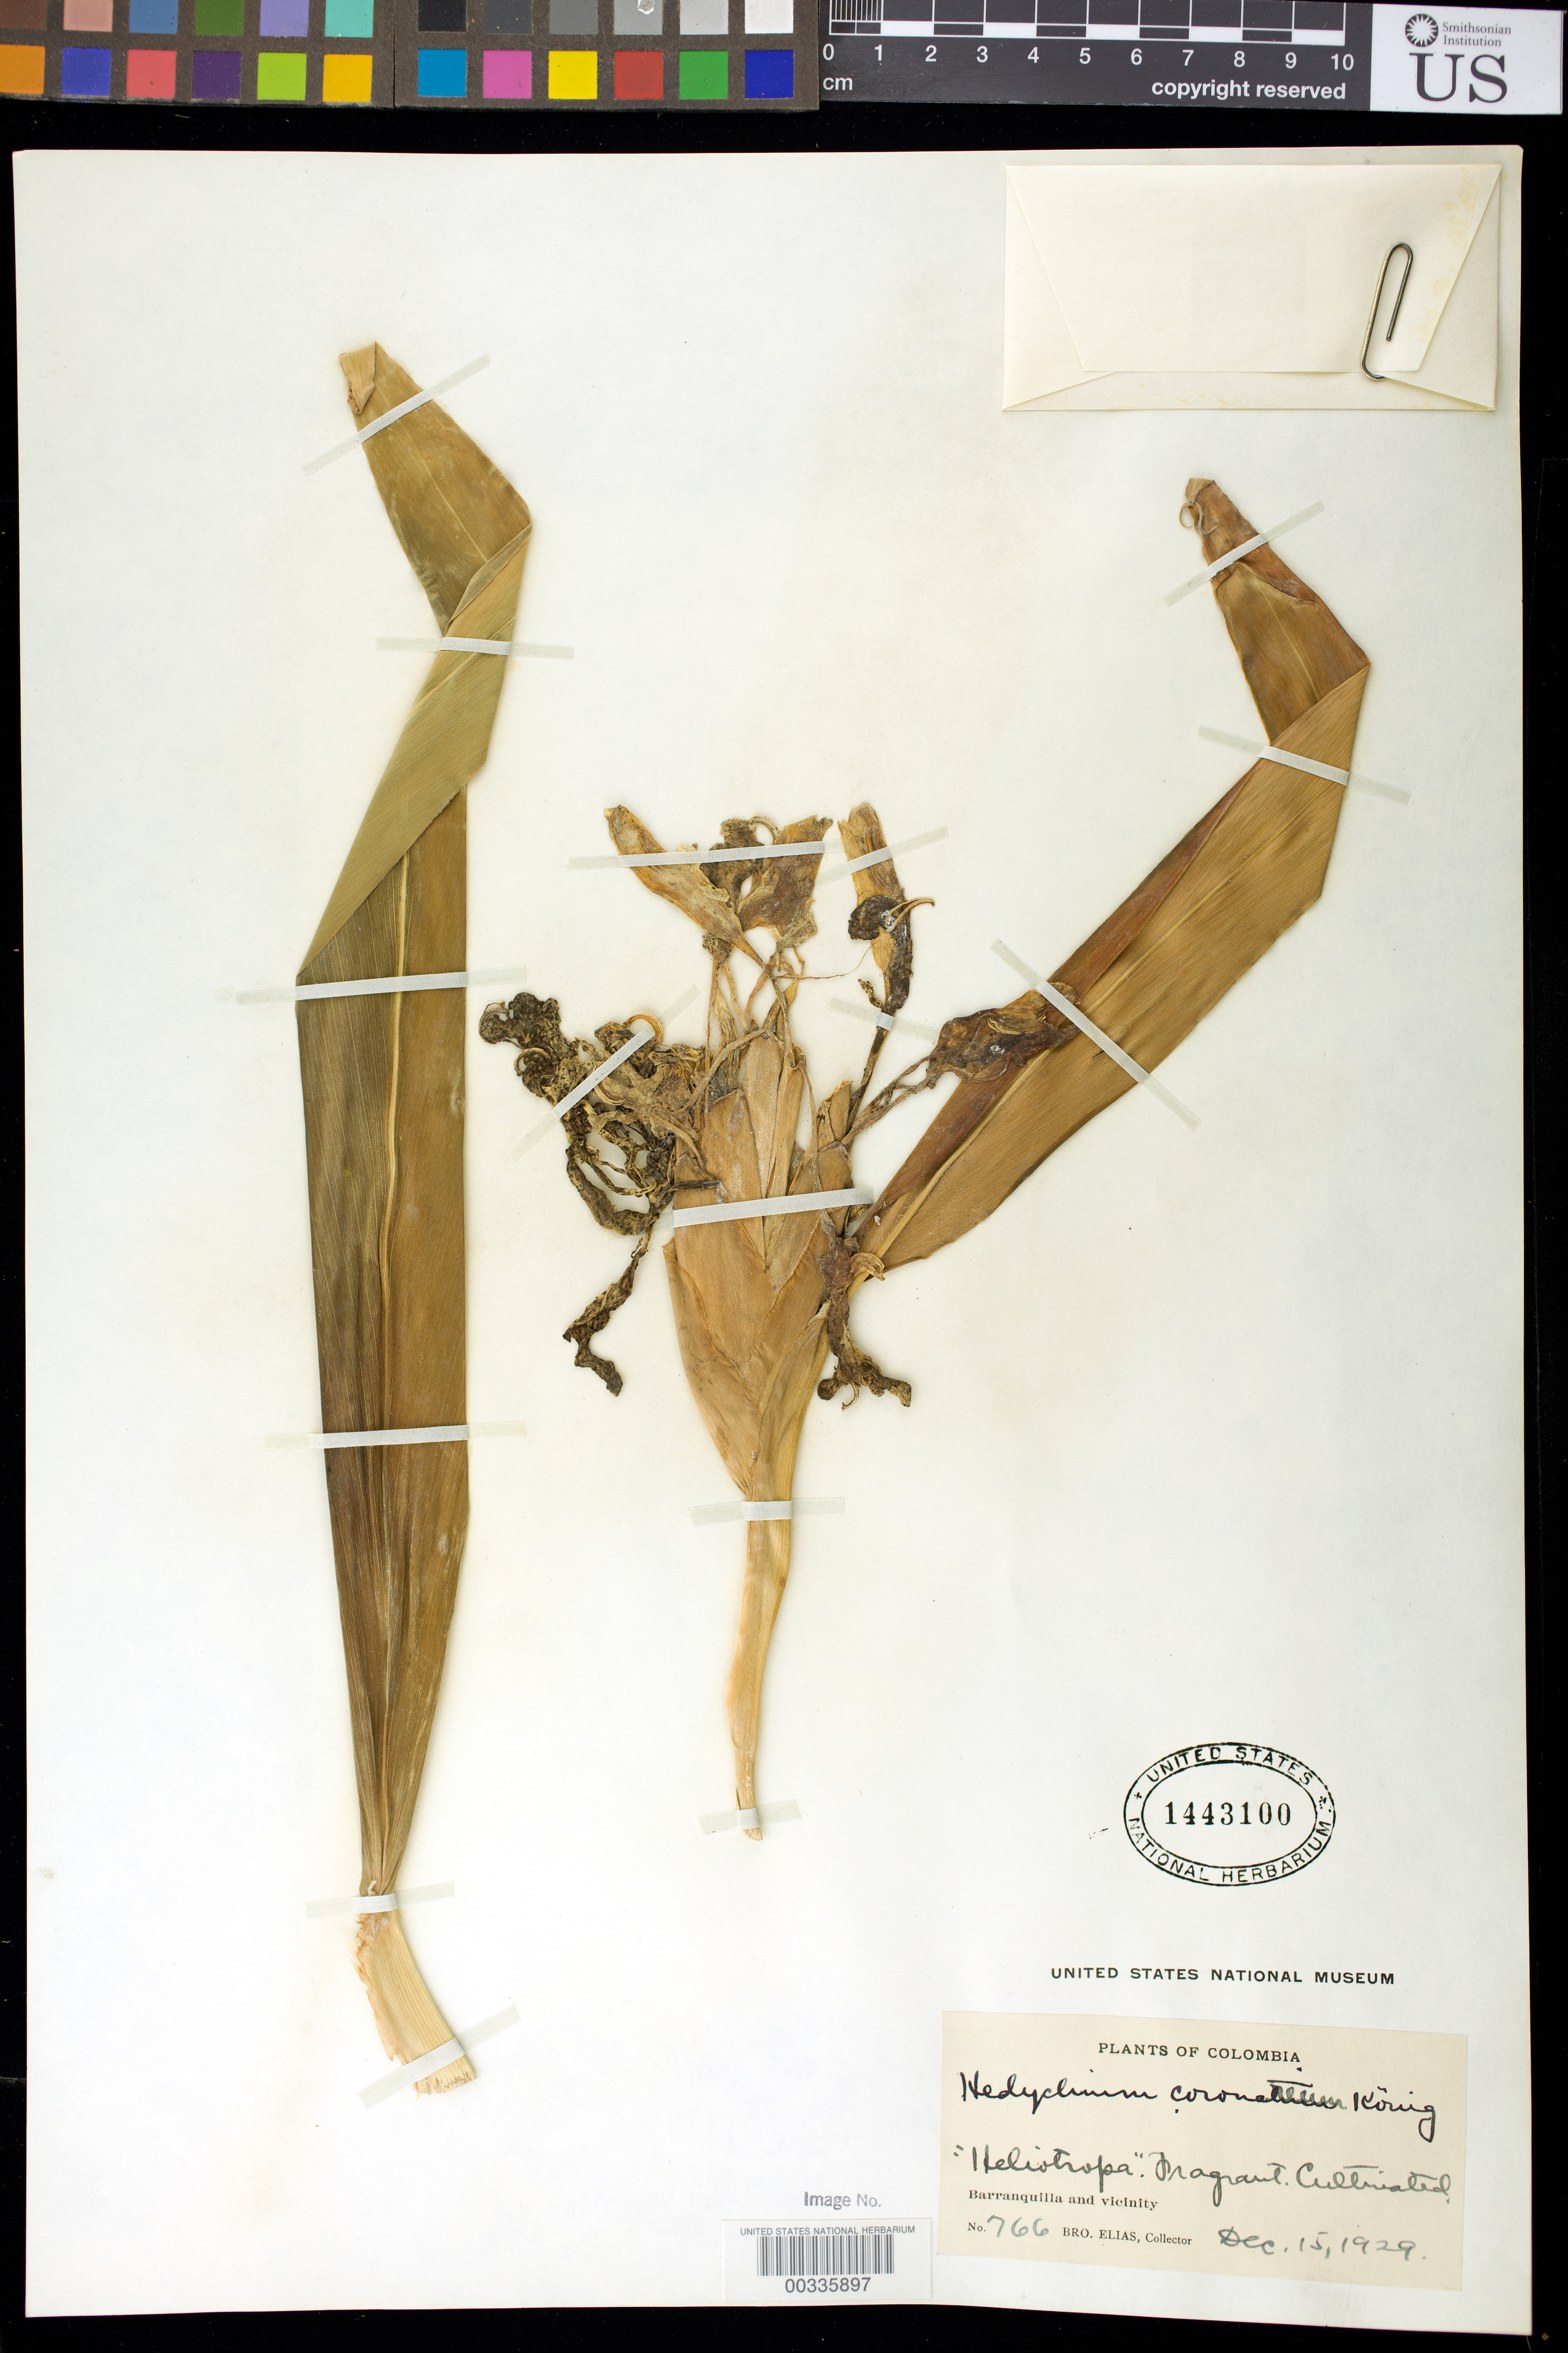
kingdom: Plantae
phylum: Tracheophyta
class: Liliopsida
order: Zingiberales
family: Zingiberaceae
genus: Hedychium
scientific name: Hedychium coronarium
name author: J. Koenig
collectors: Bro. Elias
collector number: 766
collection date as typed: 15 Dec 1929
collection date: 1929-12-15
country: Colombia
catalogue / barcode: US 1443100